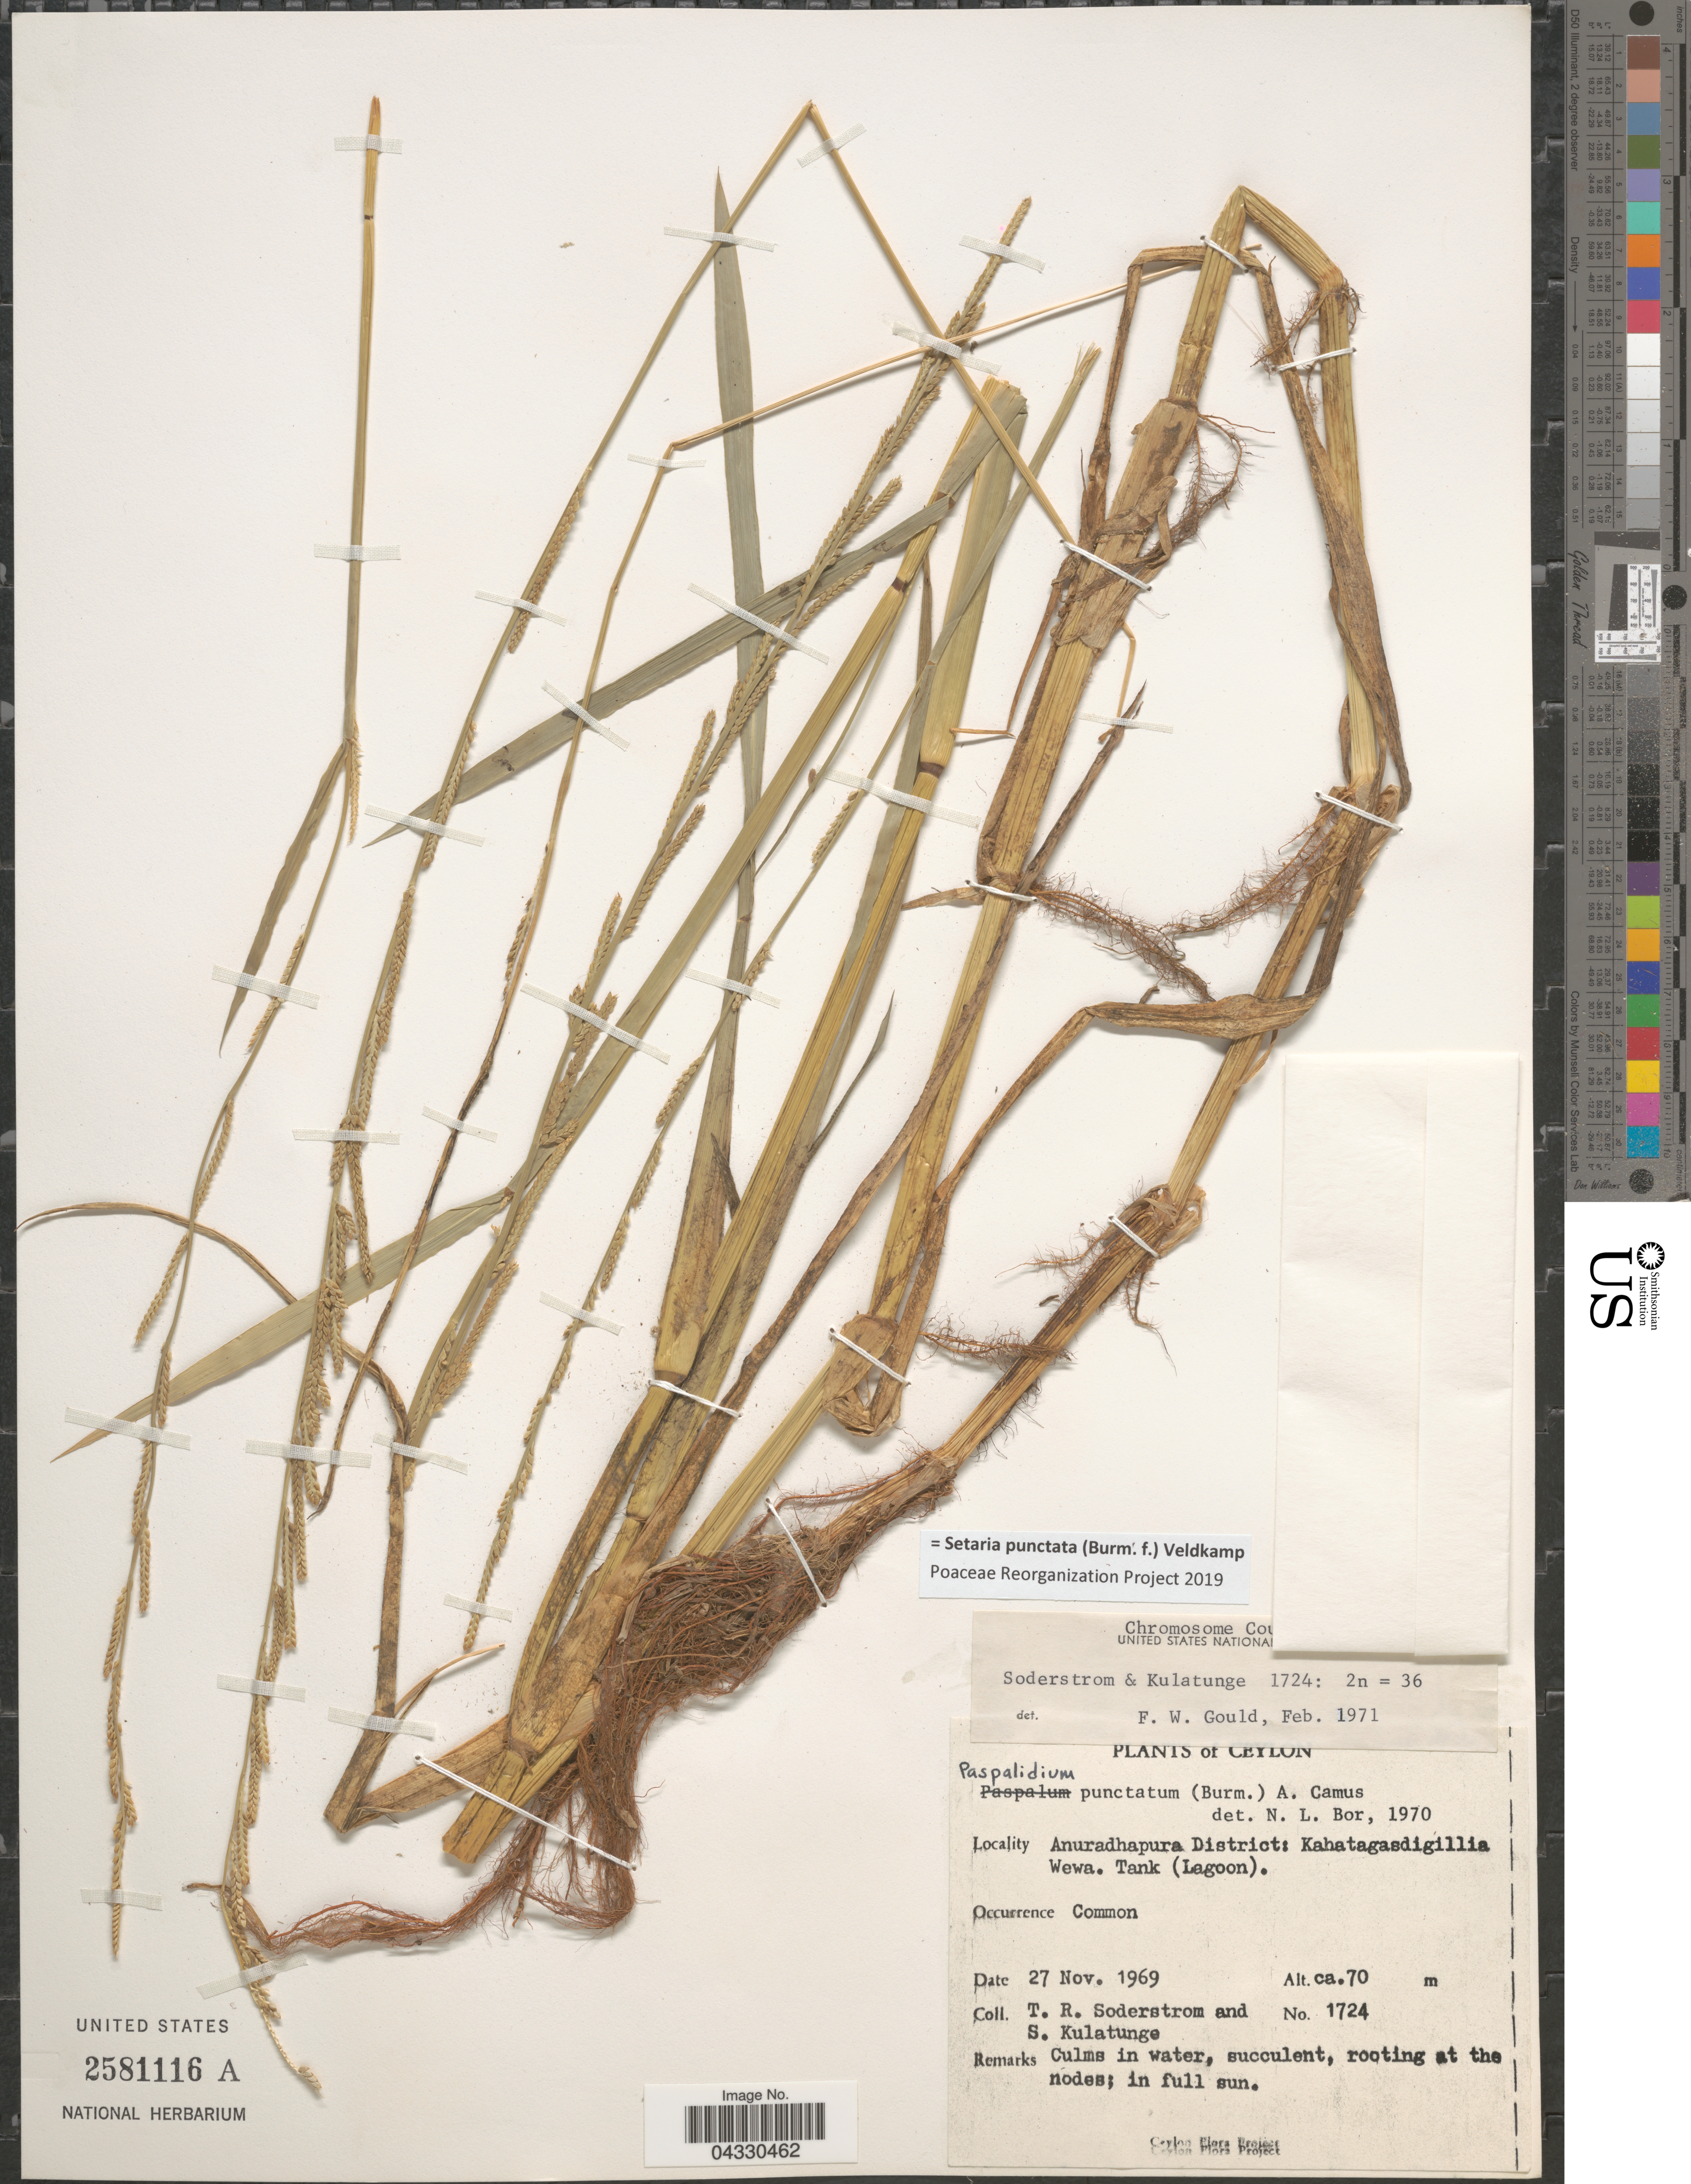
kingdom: Plantae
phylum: Tracheophyta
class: Liliopsida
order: Poales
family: Poaceae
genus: Setaria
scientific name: Setaria punctata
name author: (Burm. f.) Veldkamp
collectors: T. R. Soderstrom & S. Kulatunge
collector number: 1724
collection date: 1969-11-27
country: Sri Lanka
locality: Ceylon. Anuradhapura District: Kahatagasdigillia Wewa. Tank (Lagoon). Common.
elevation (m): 70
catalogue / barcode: US 2581116A